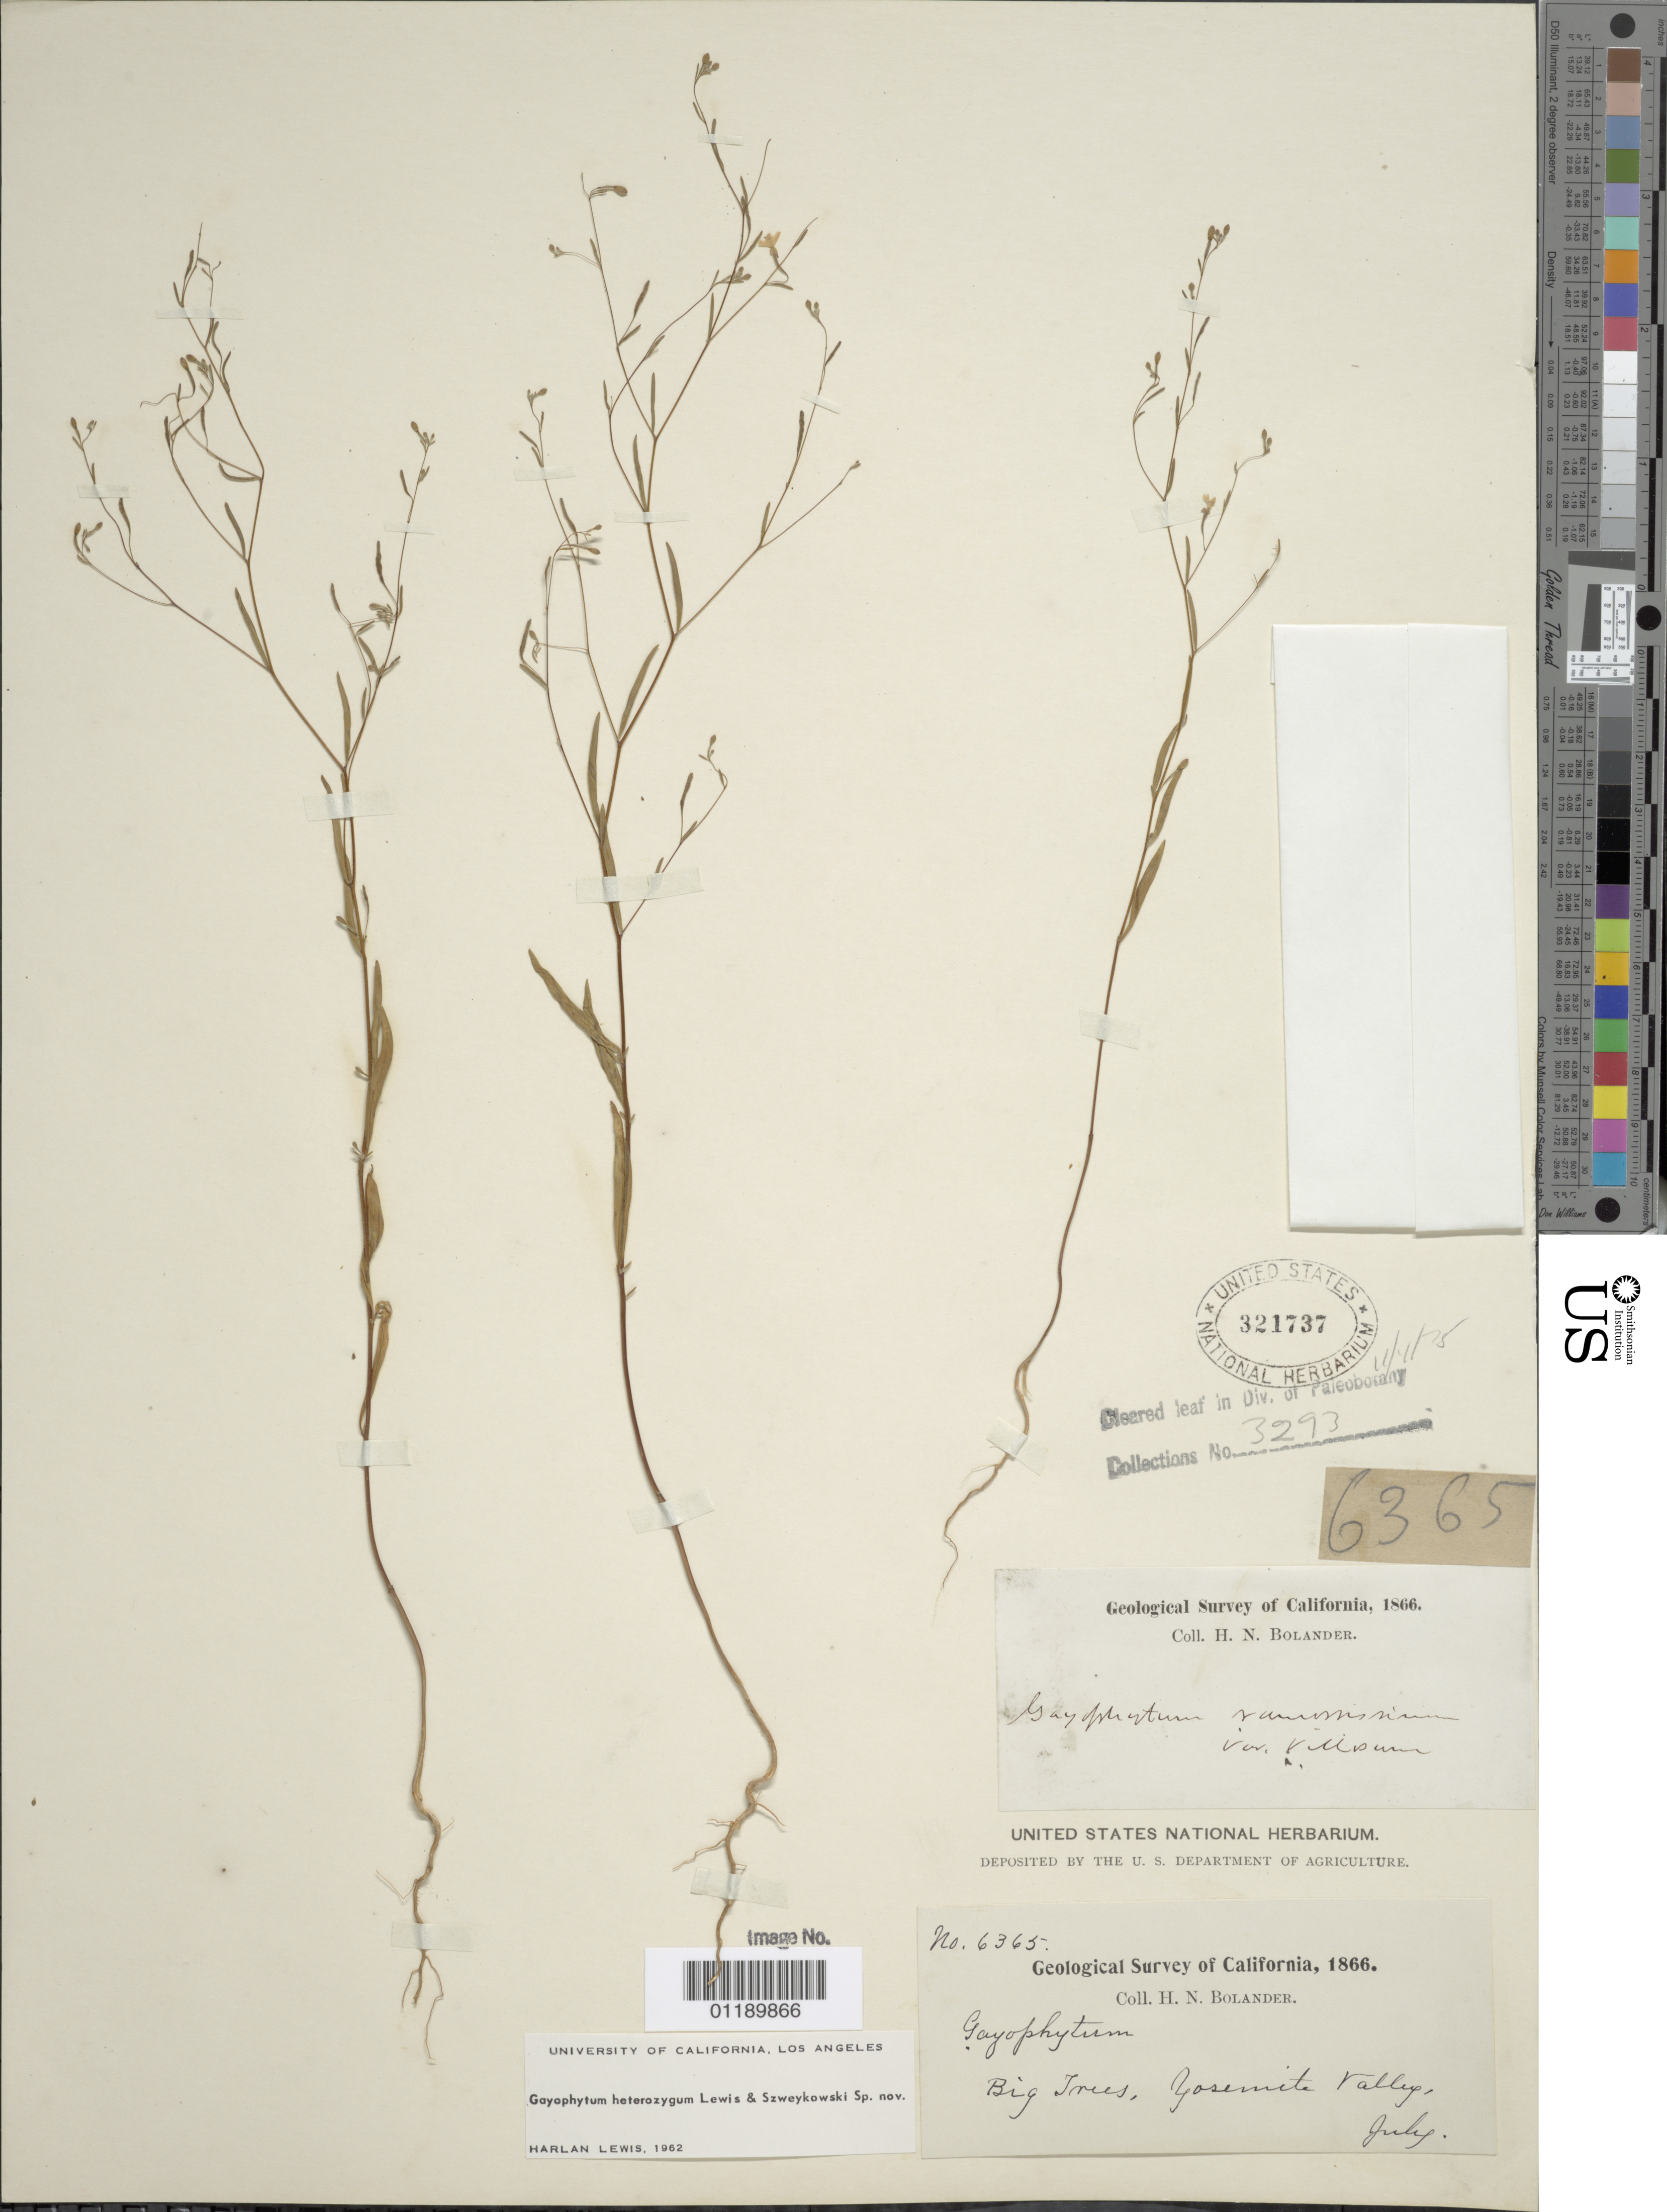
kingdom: Plantae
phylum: Tracheophyta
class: Magnoliopsida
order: Myrtales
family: Onagraceae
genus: Gayophytum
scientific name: Gayophytum heterozygum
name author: F. H. Lewis & Szweyk.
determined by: Lewis, H.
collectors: H. Bolander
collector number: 6365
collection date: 1866-07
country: United States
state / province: California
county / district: Mariposa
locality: Big Trees, Yosemite Valley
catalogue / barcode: US 321737